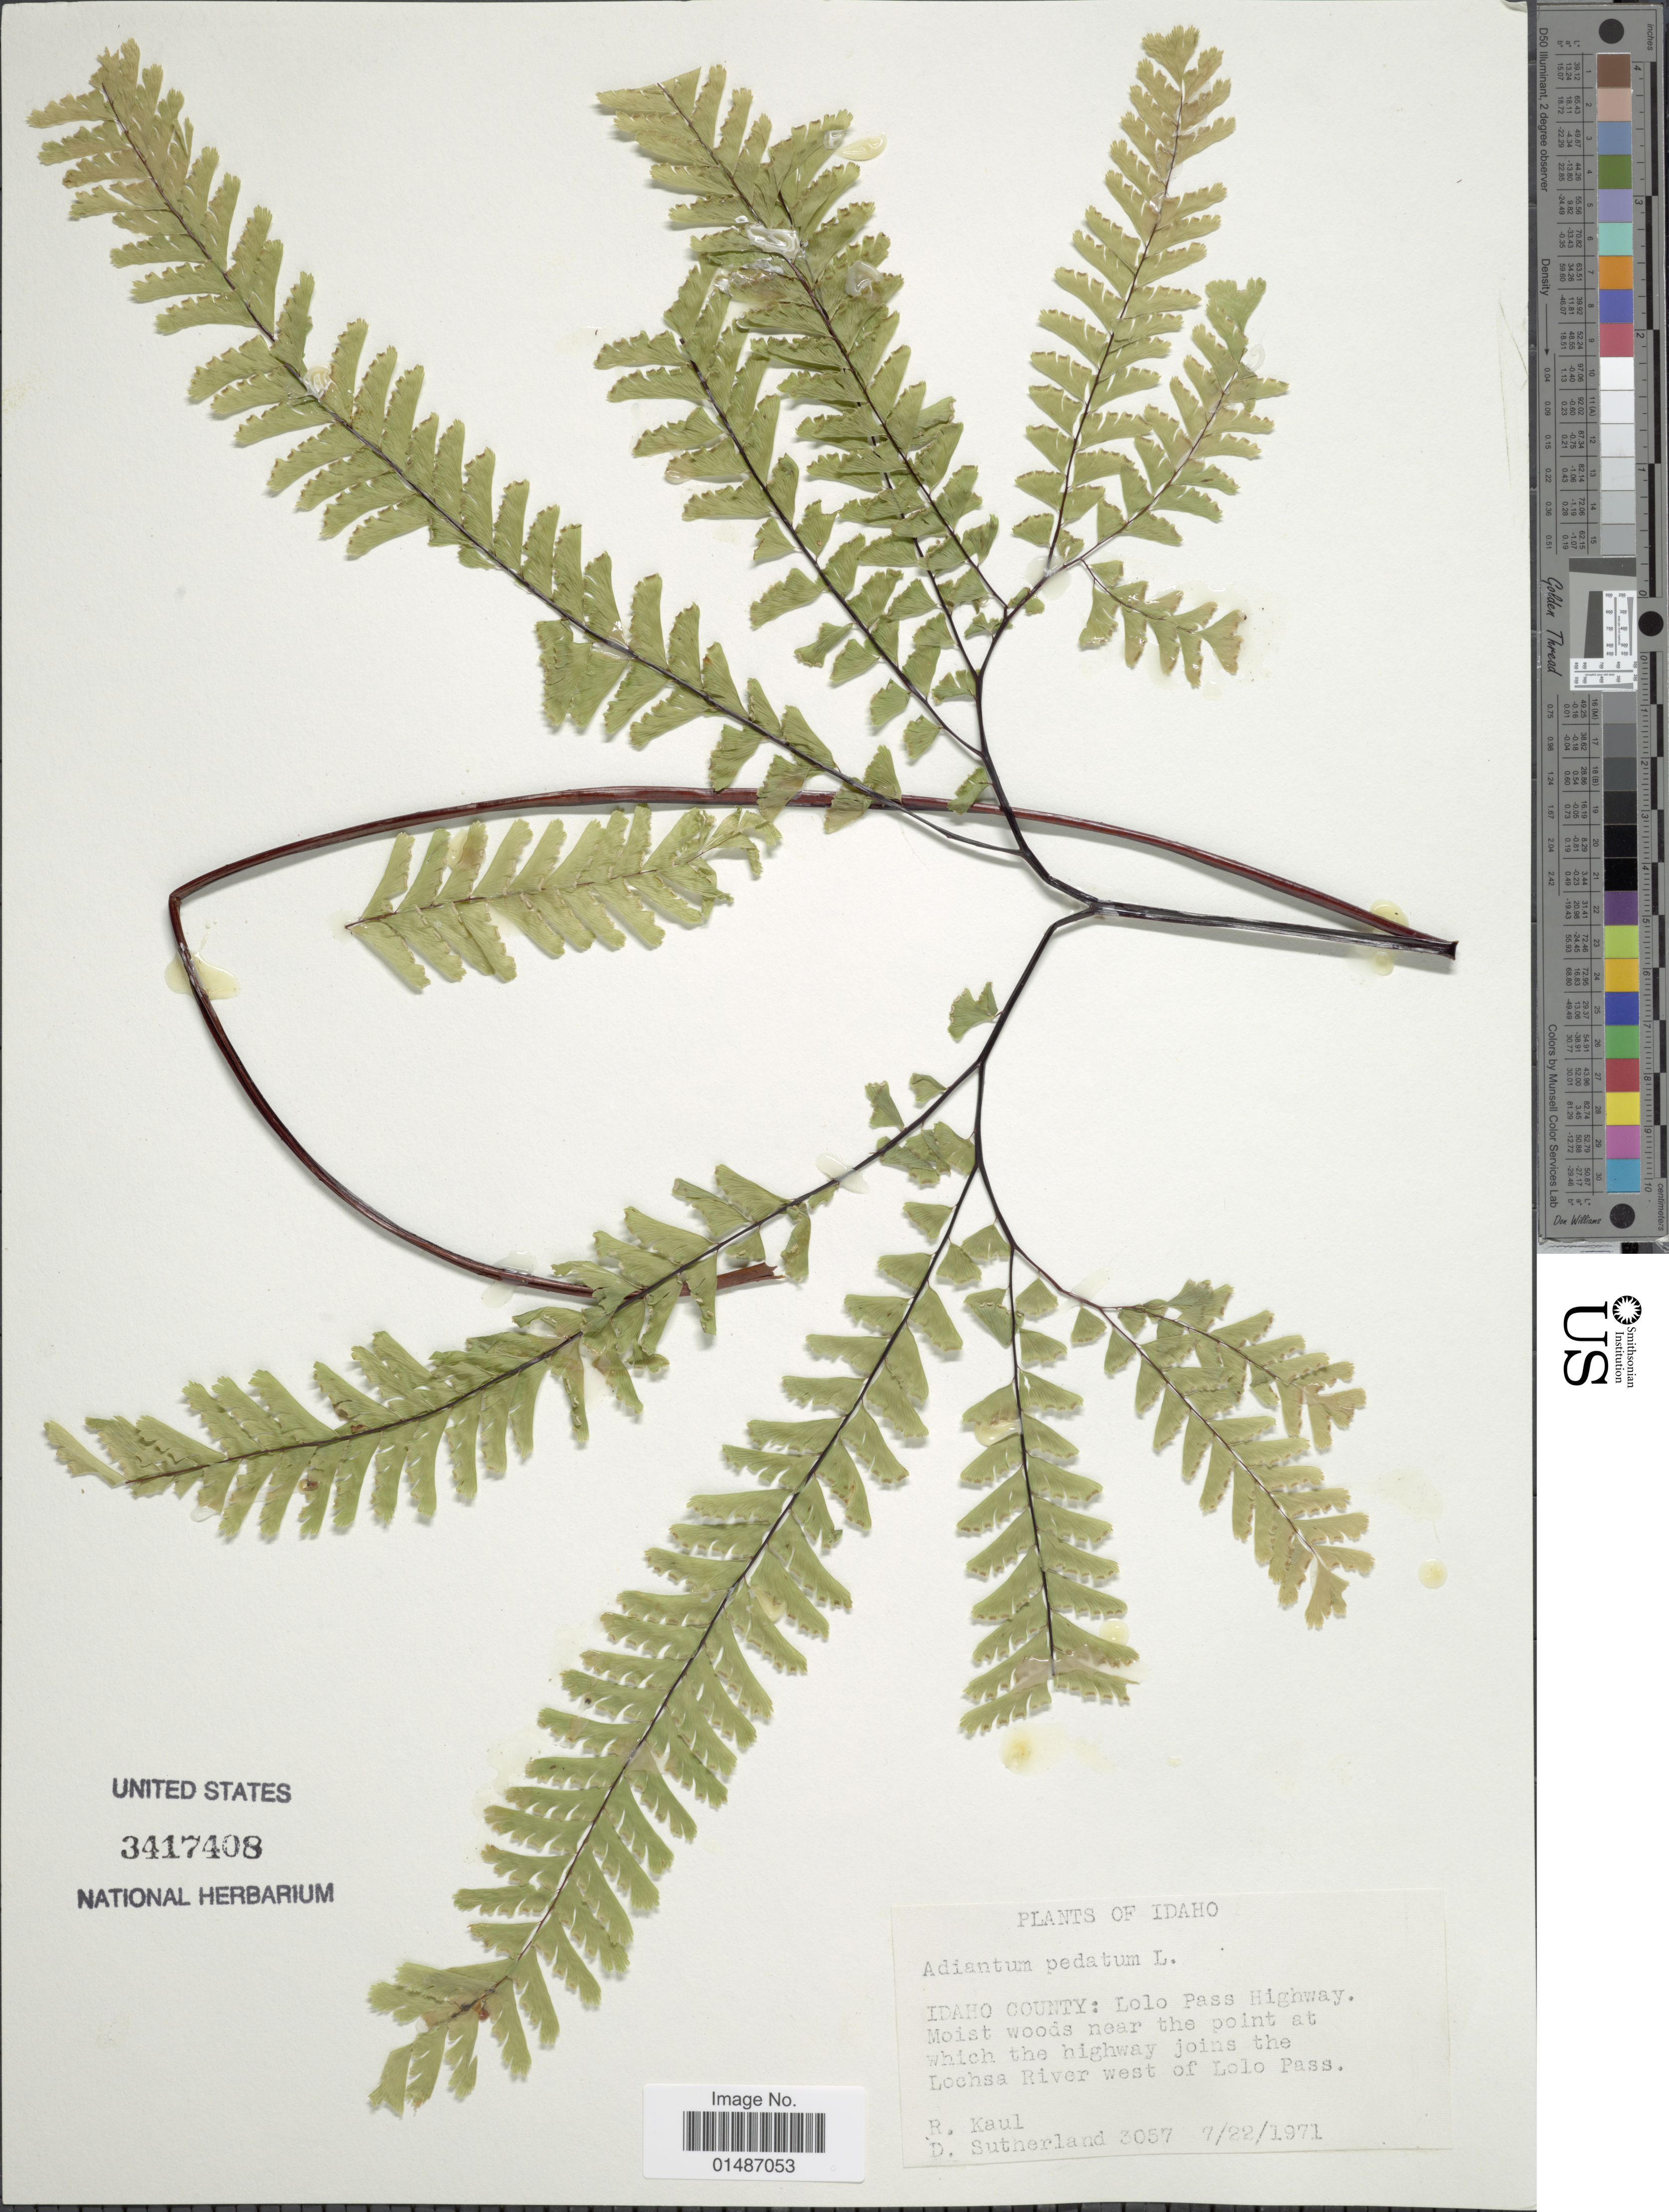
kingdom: Plantae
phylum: Tracheophyta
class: Polypodiopsida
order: Polypodiales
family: Pteridaceae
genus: Adiantum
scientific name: Adiantum pedatum var. pedatum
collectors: R. Kaul & D. Sutherland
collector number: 3057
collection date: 1971-07-22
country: United States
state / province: Idaho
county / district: Idaho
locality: Lolo Pass Highway. Moist woods near the point at which the highway joins the Lochsa River west of Lolo Pass.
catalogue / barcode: US 3417408